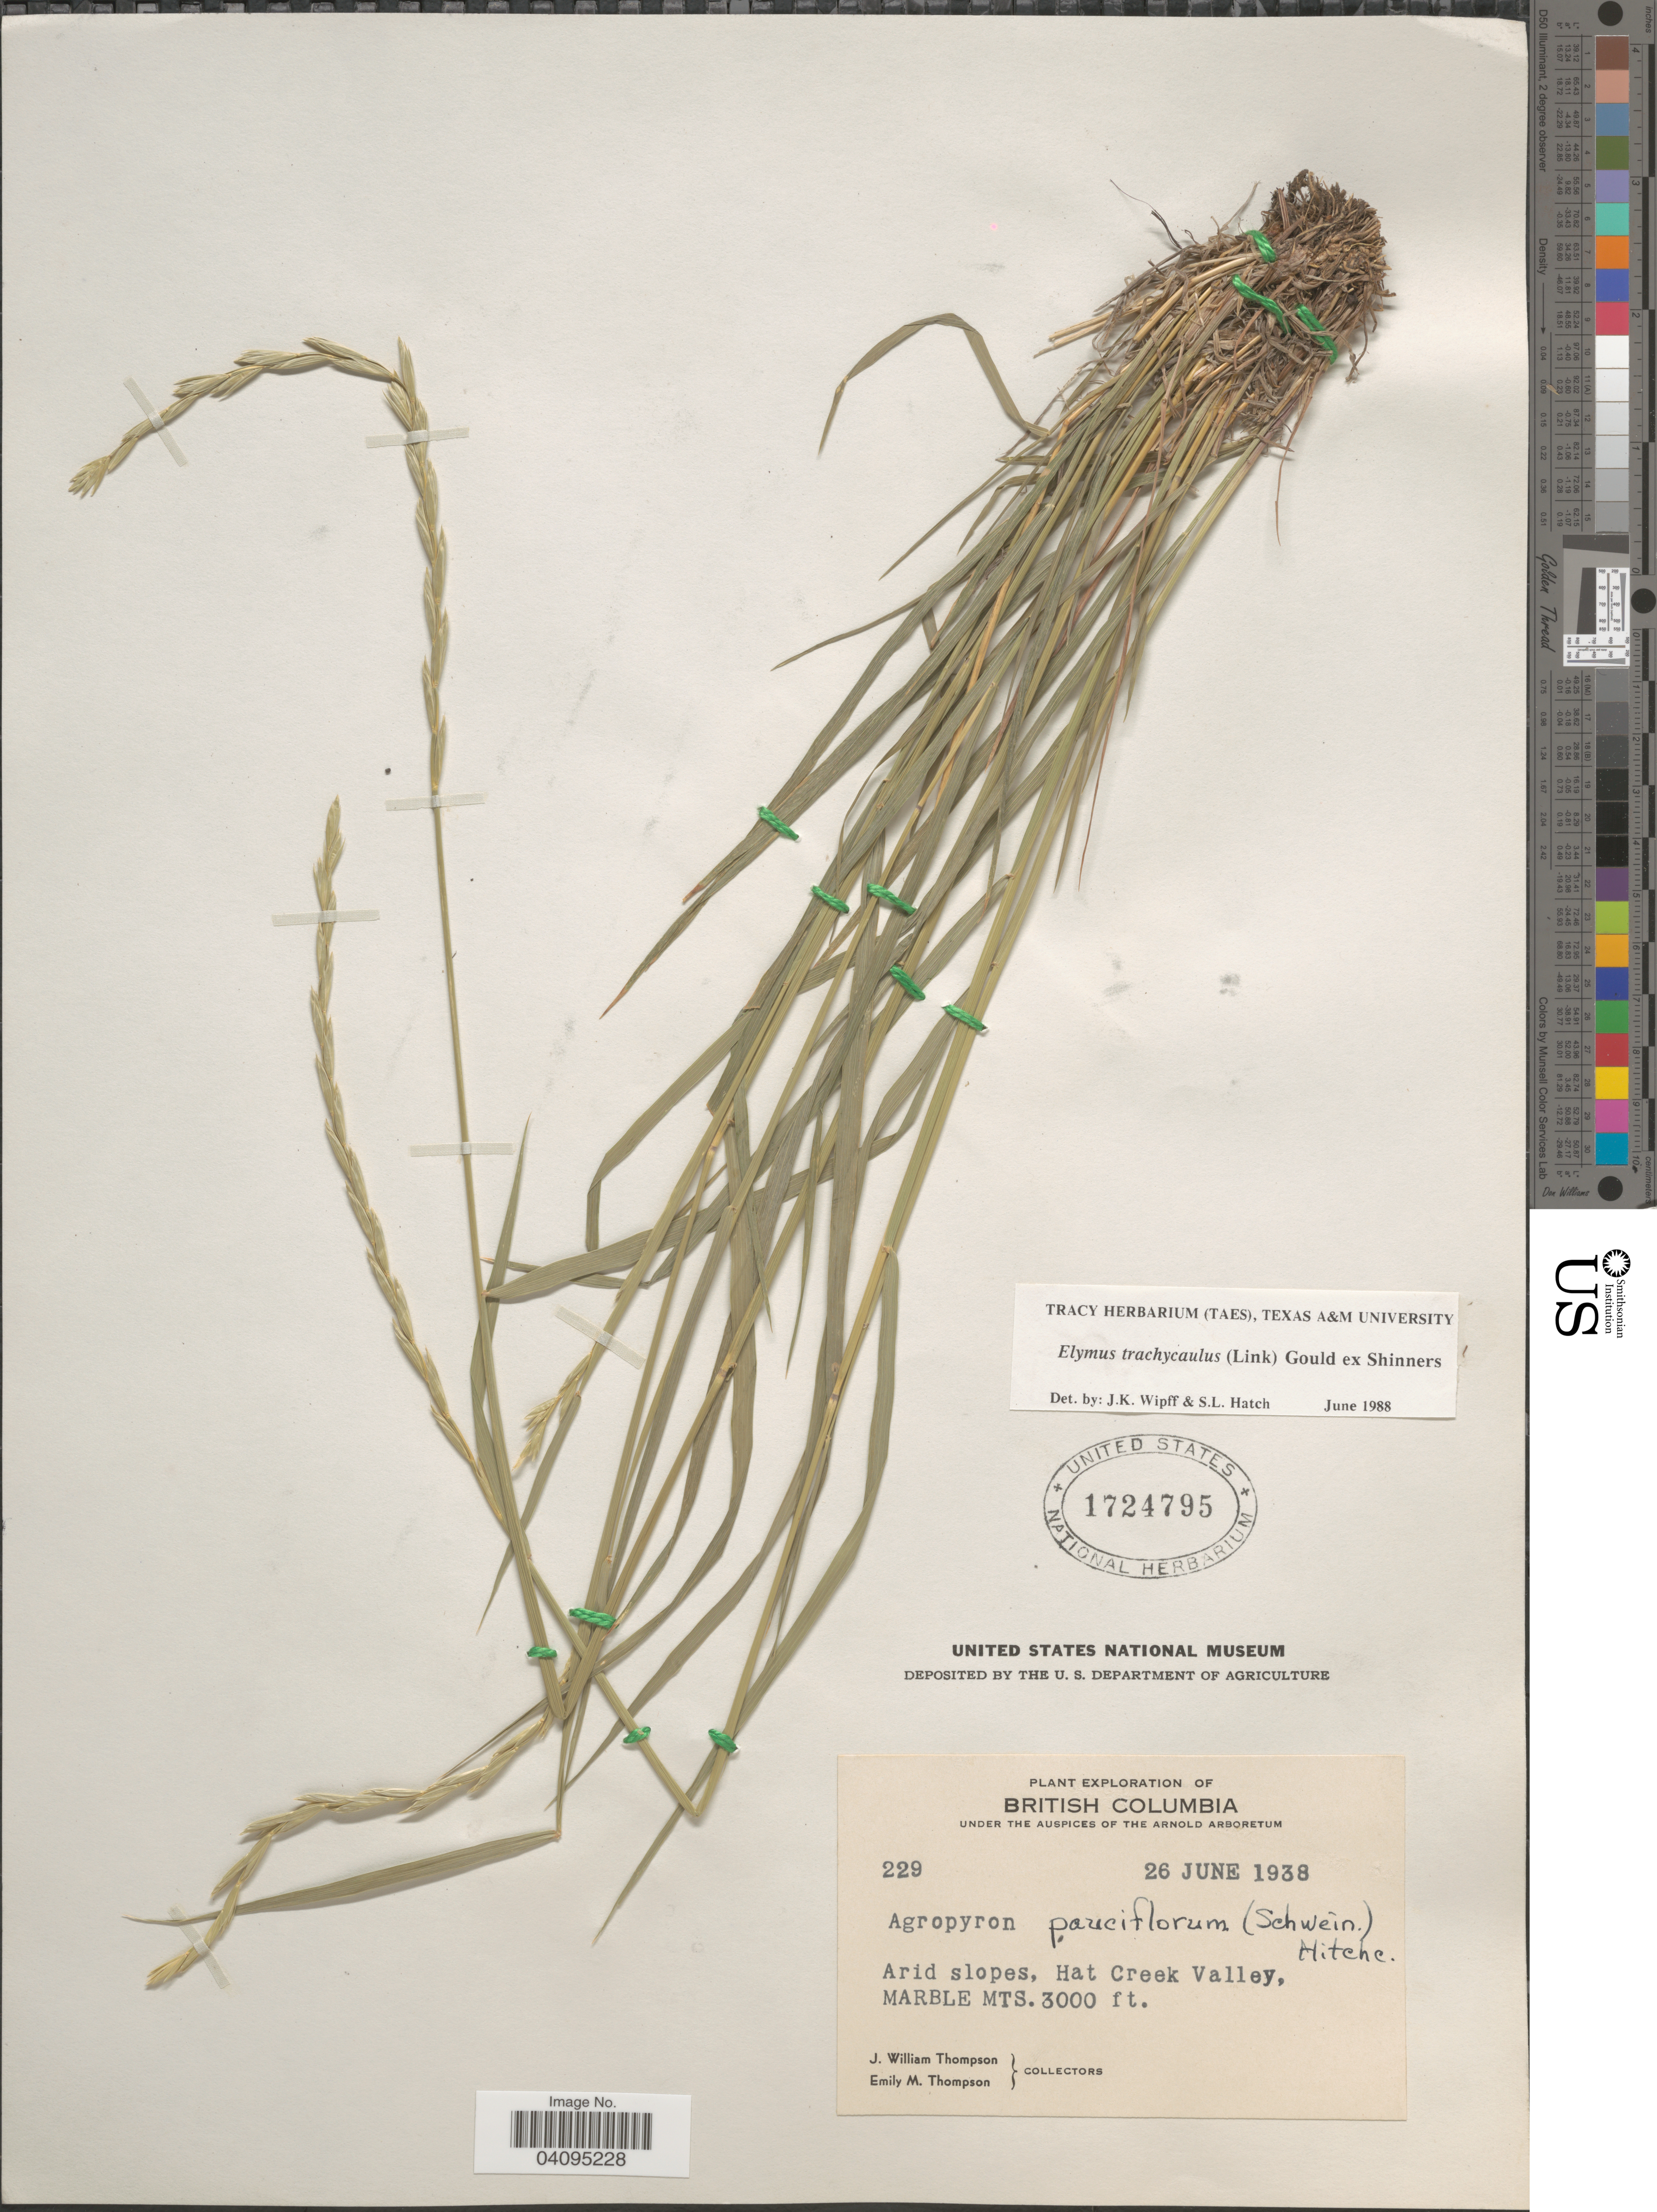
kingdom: Plantae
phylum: Tracheophyta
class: Liliopsida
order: Poales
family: Poaceae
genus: Elymus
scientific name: Elymus trachycaulus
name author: (Link) Gould ex Shinners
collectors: J. W. Thompson & E. M. Thompson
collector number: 229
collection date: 1938-06-26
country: Canada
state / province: British Columbia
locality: Arid slopes, Hat Creek Valley, Marble Mts.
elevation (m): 914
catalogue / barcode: US 1724795